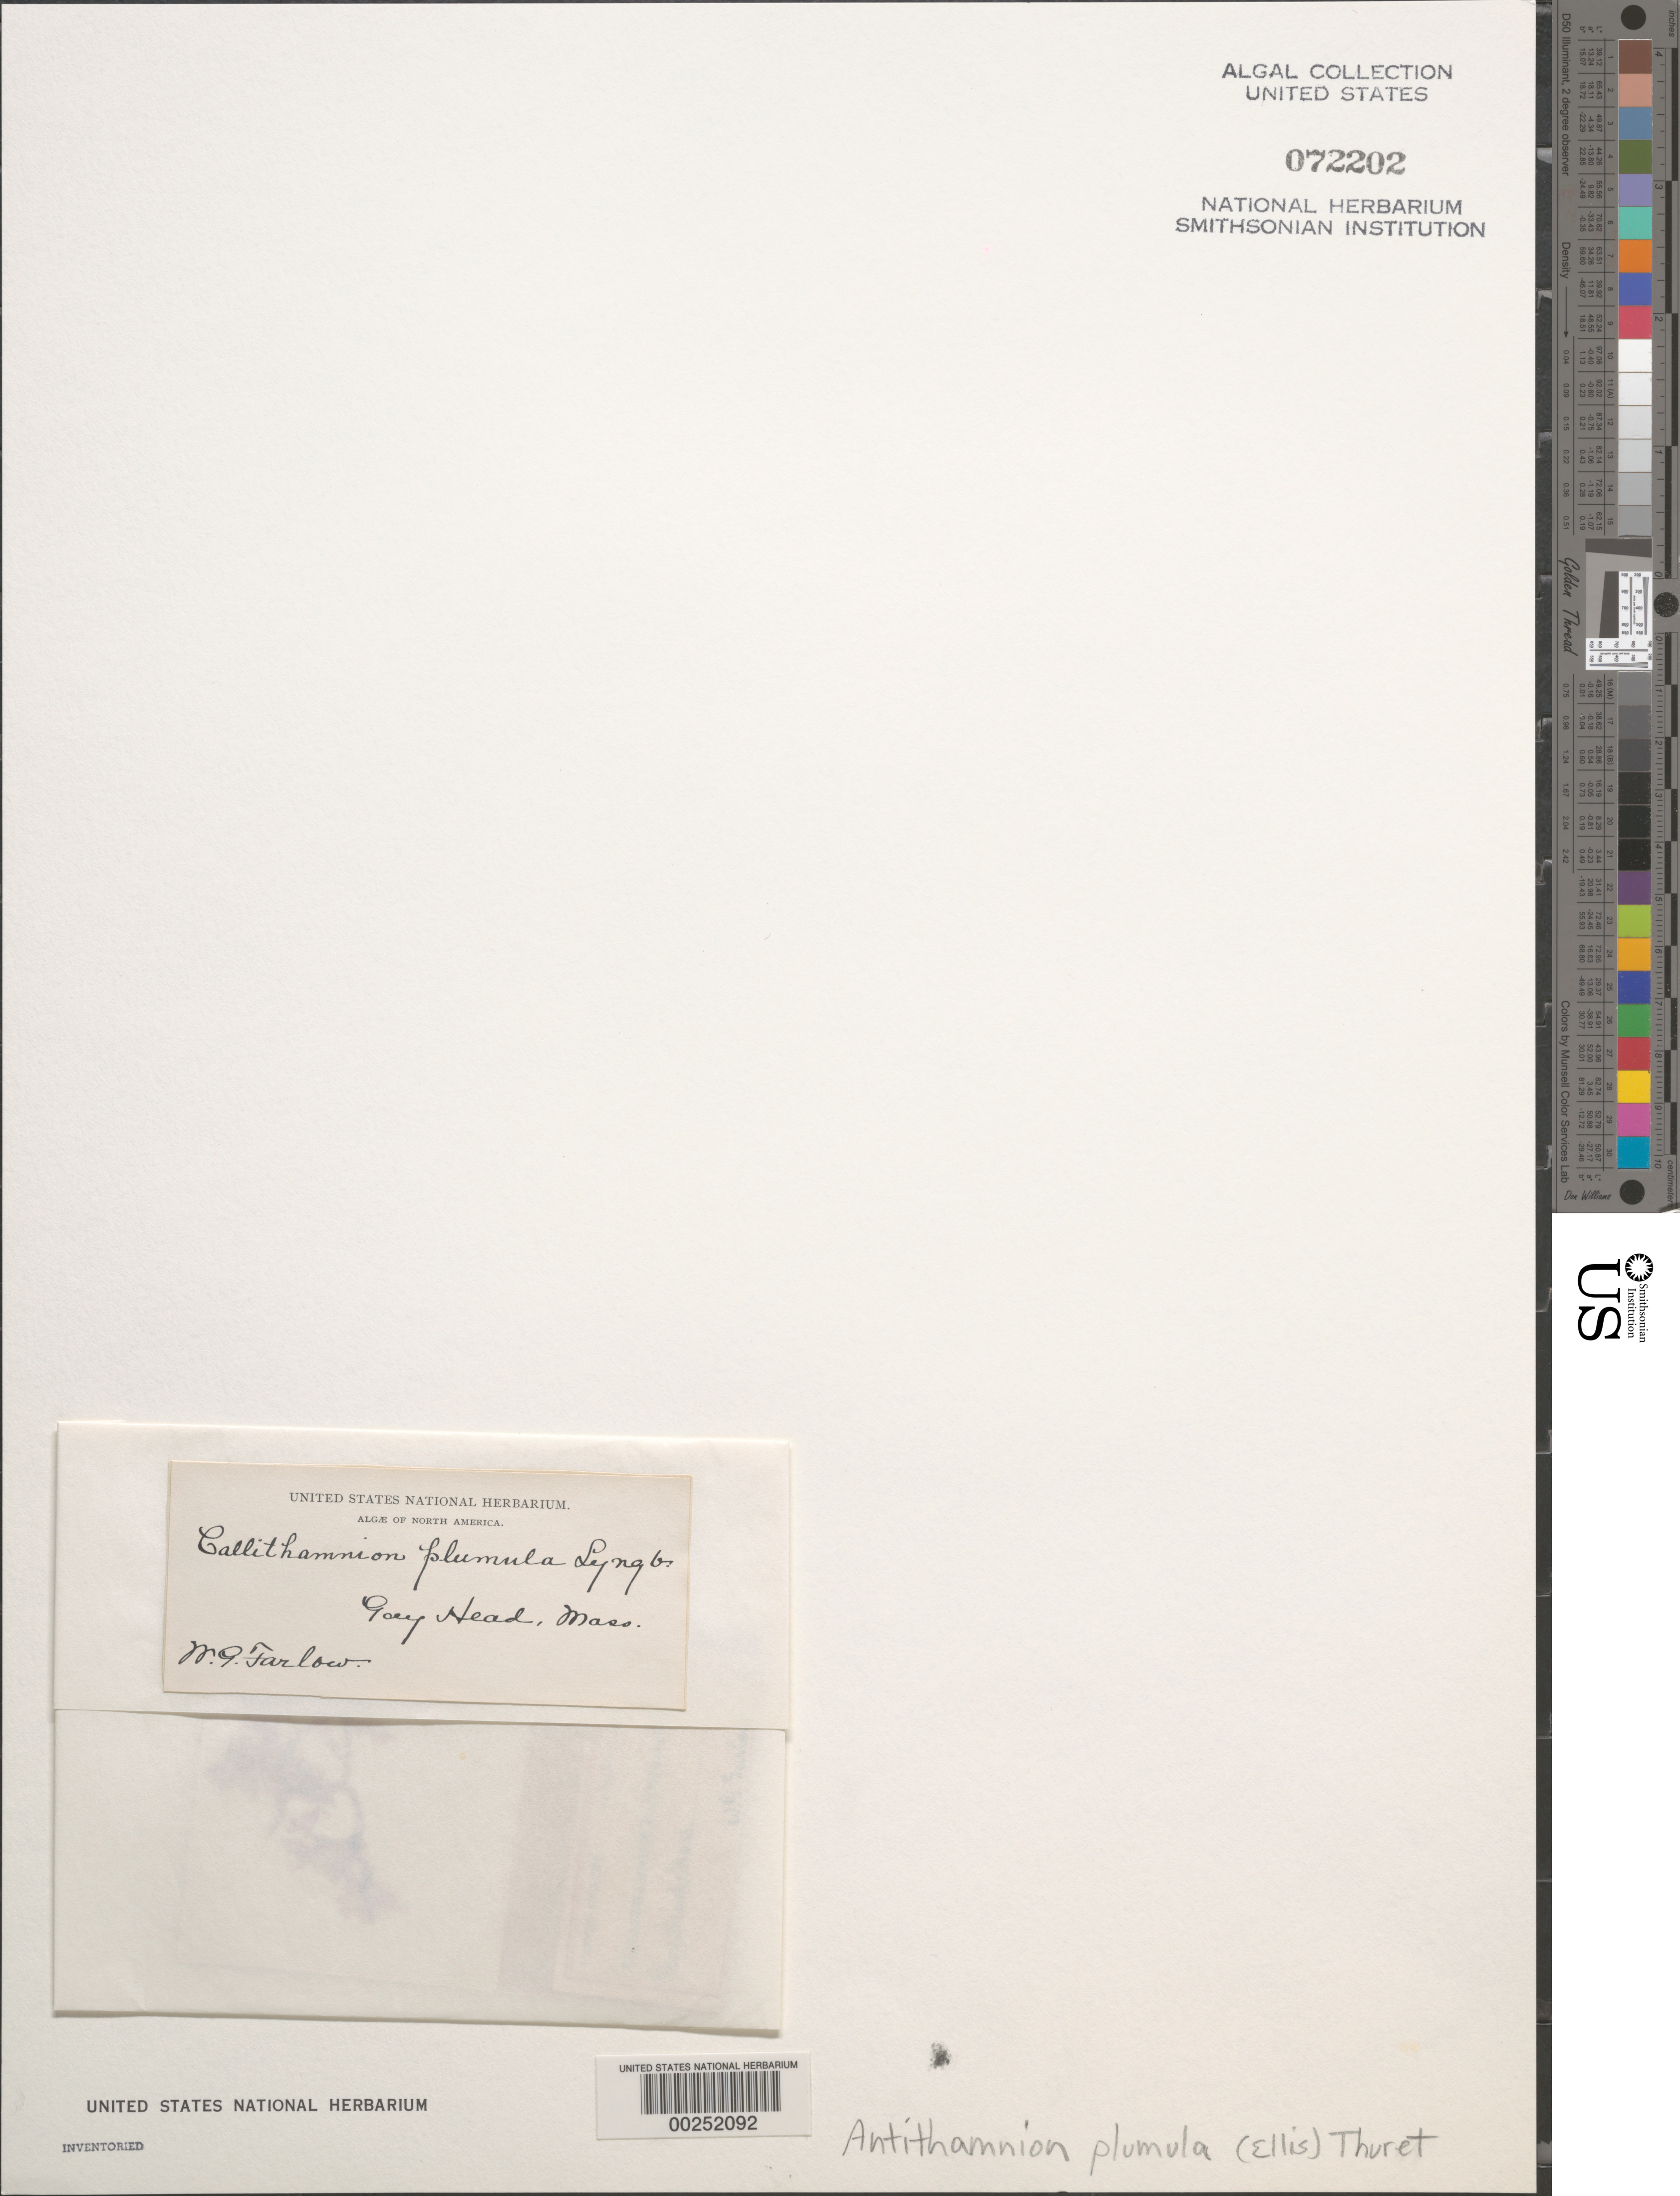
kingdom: Plantae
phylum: Rhodophyta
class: Florideophyceae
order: Ceramiales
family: Ceramiaceae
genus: Pterothamnion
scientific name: Pterothamnion plumula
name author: (J. Ellis) Näg.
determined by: Algae name updating Project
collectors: W. G. Farlow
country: United States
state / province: Massachusetts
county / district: Dukes County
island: Martha's Vineyard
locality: Gay Head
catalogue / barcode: US 72202